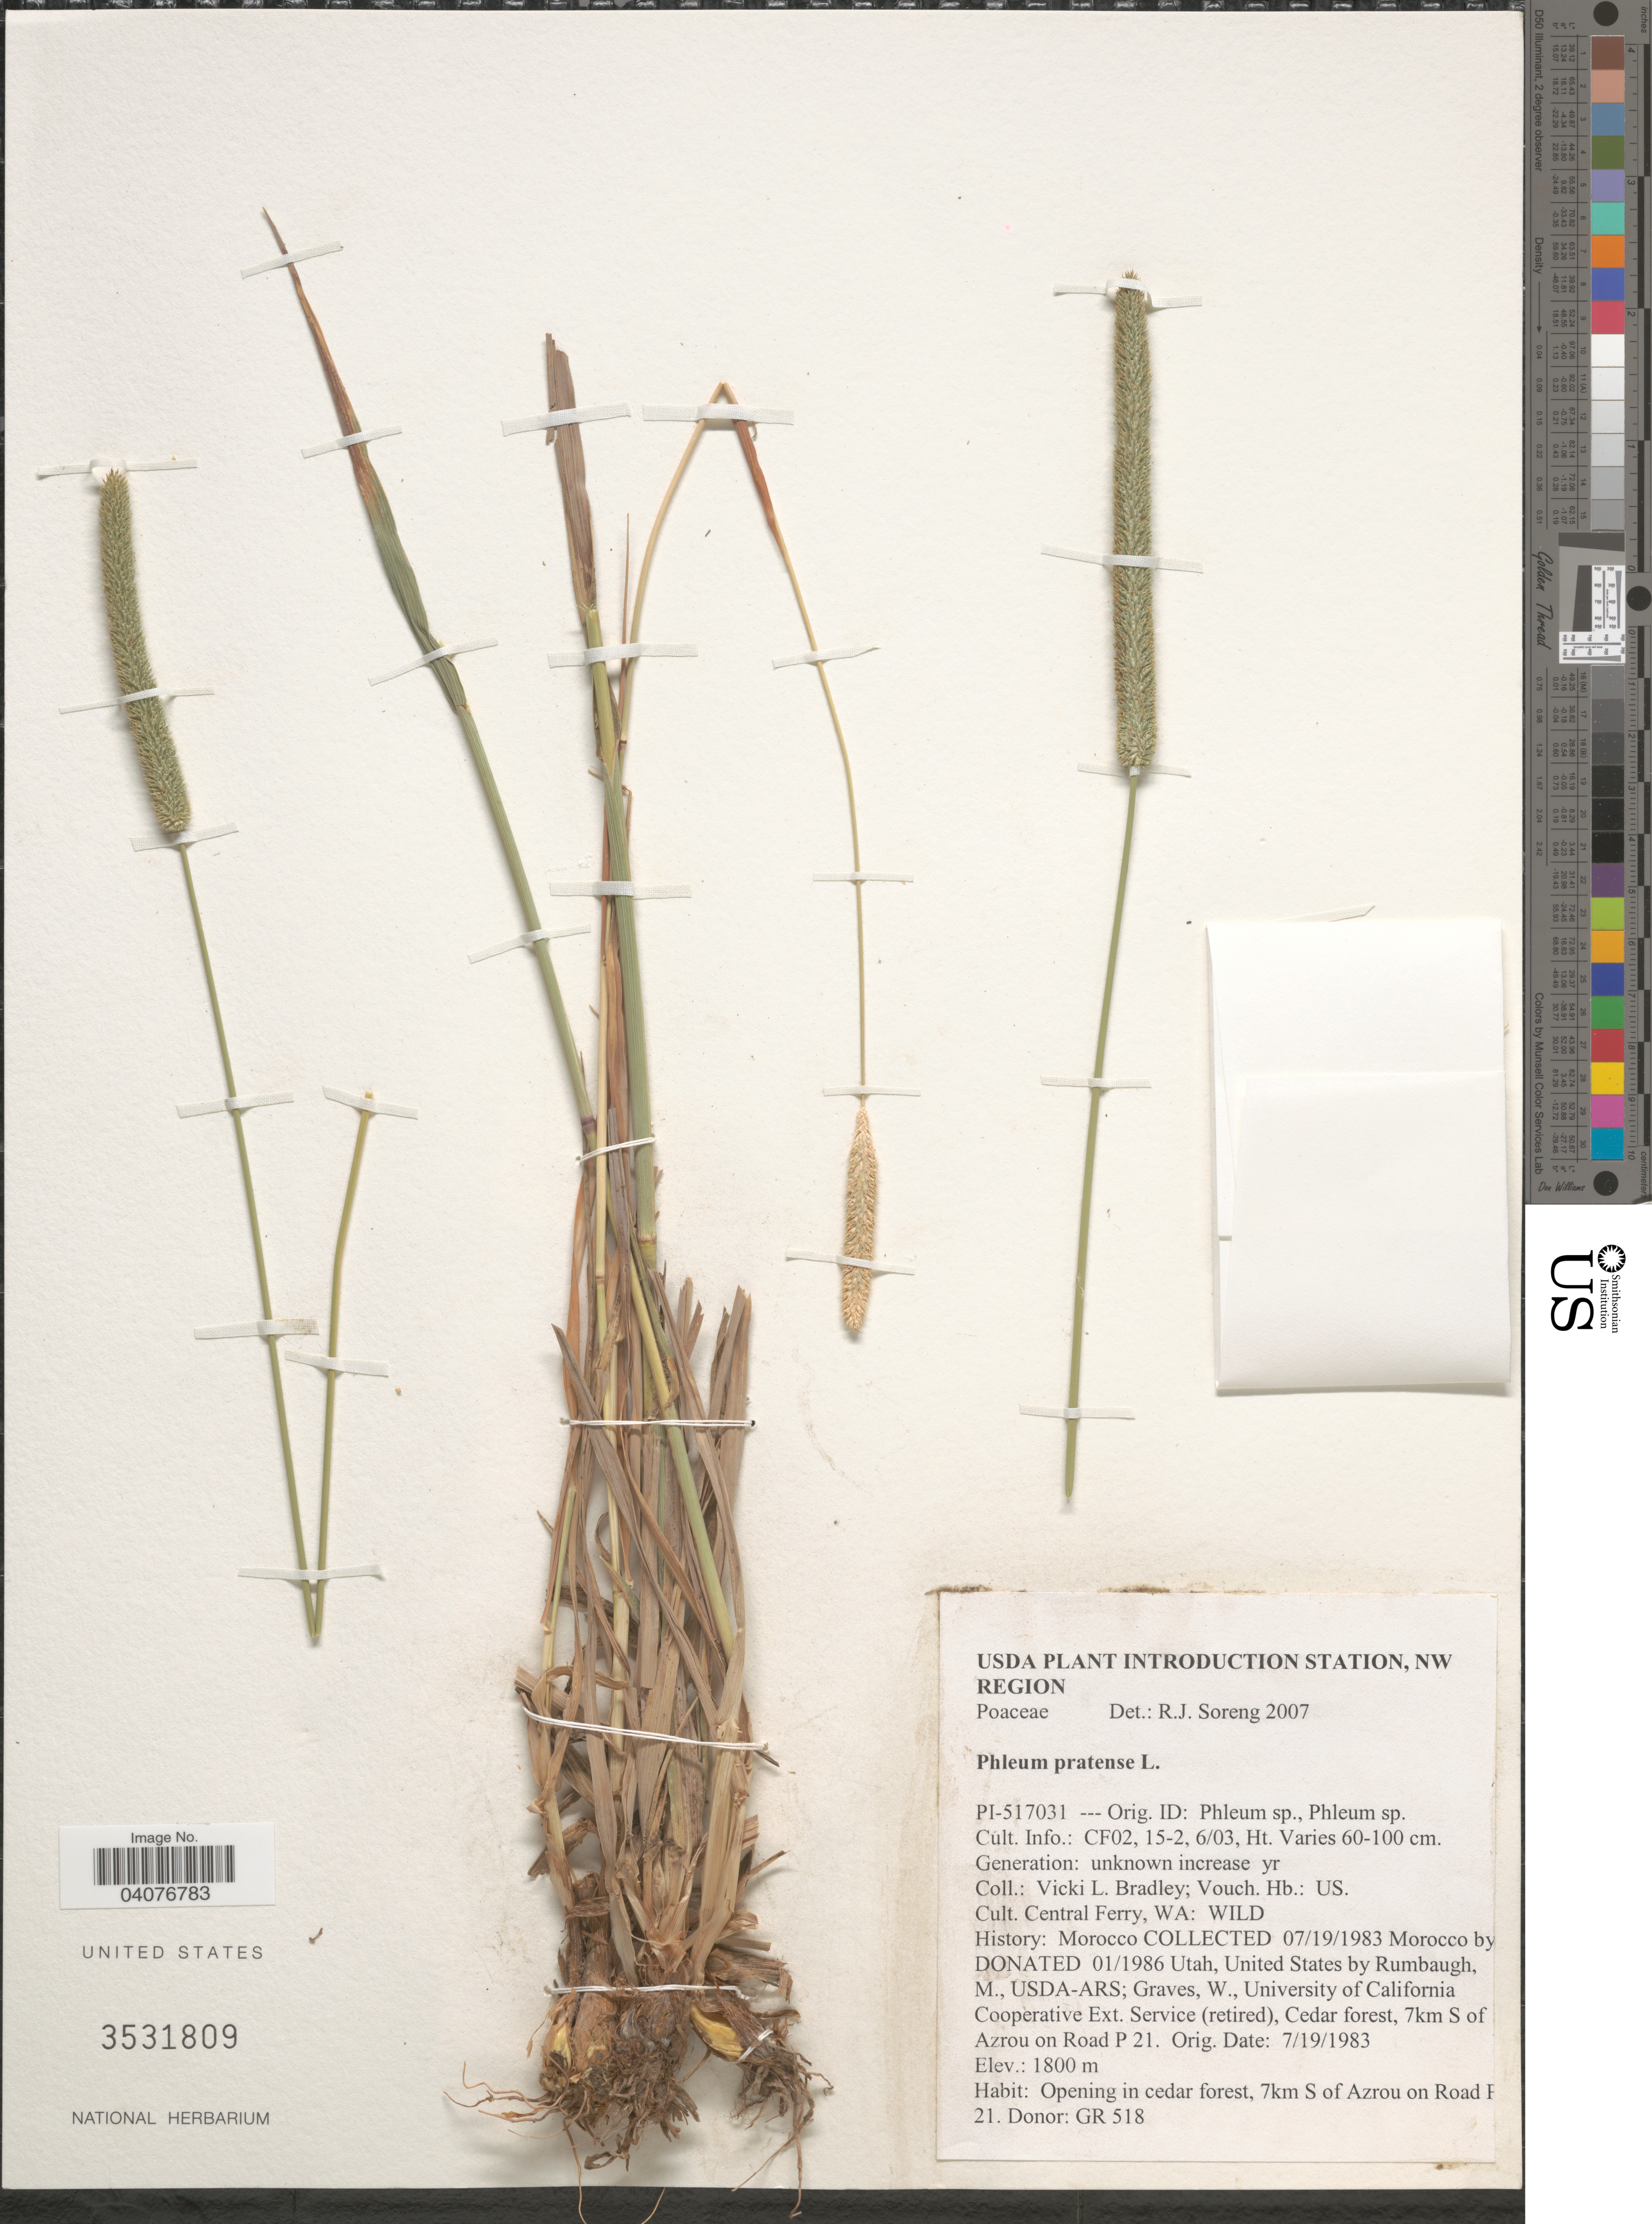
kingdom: Plantae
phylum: Tracheophyta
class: Liliopsida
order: Poales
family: Poaceae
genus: Phleum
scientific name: Phleum pratense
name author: L.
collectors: V. Bradley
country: United States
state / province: Washington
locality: Central Ferry.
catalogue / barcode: US 3531809